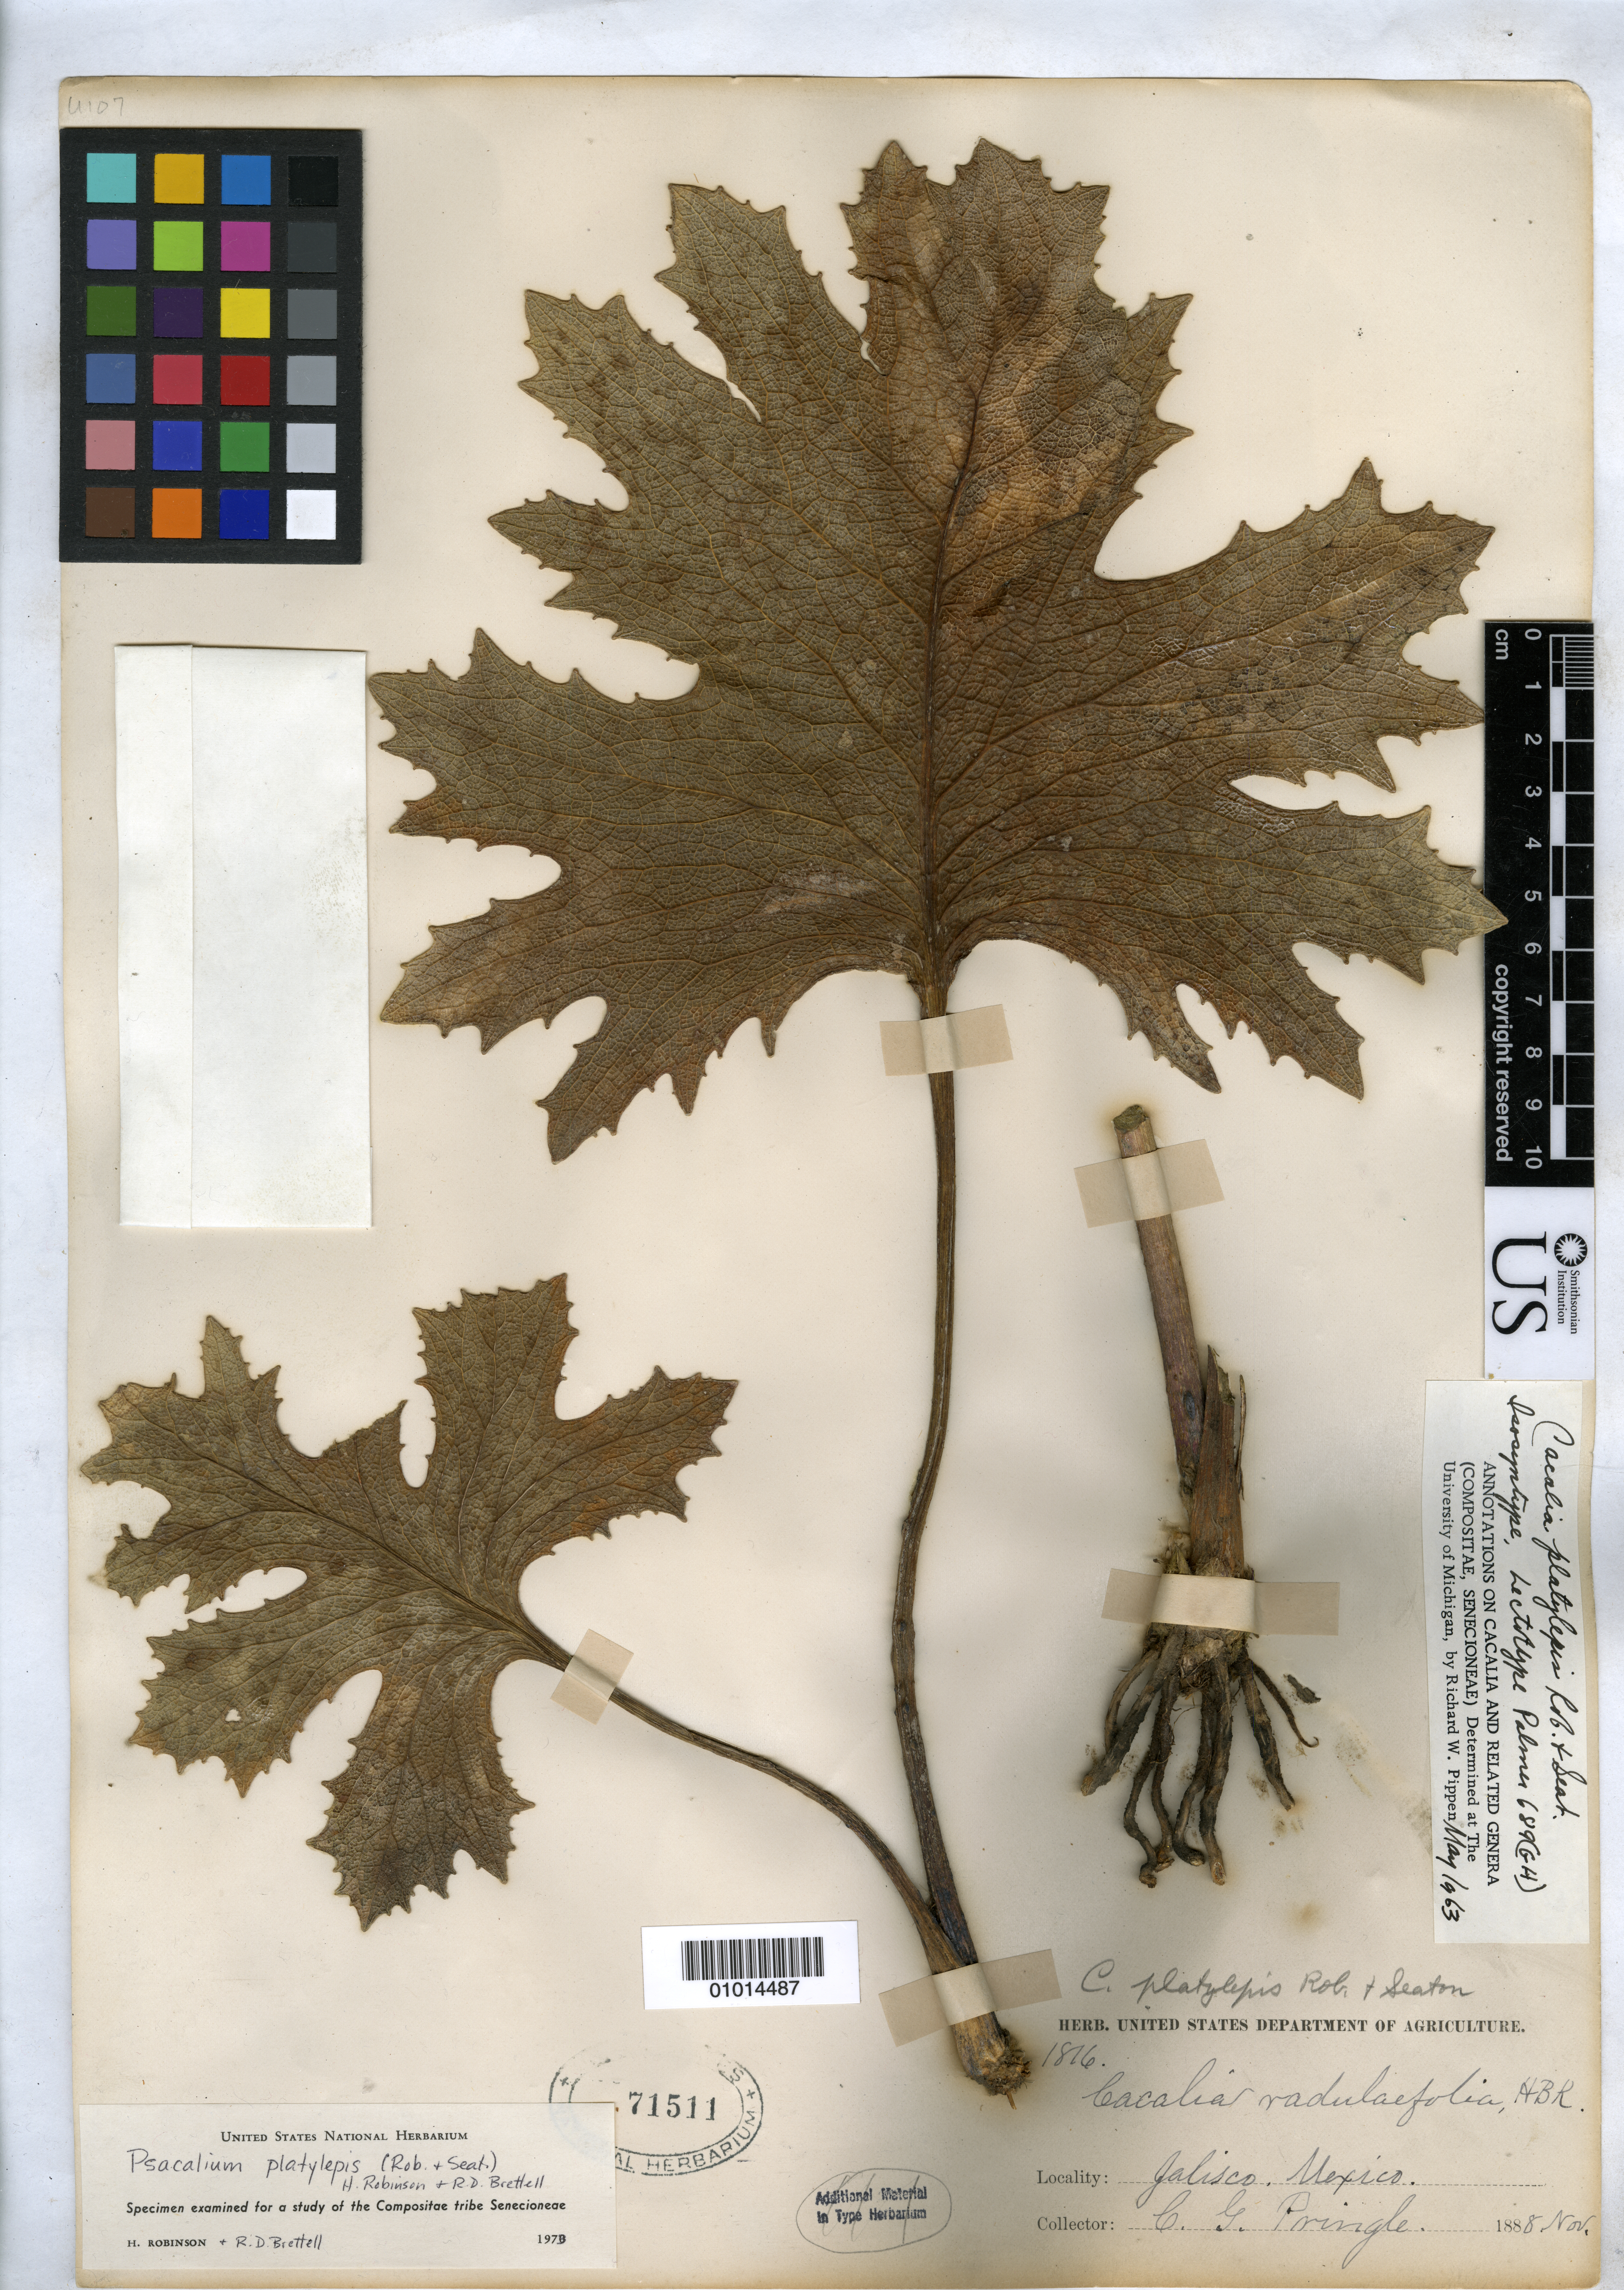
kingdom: Plantae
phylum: Tracheophyta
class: Magnoliopsida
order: Asterales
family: Asteraceae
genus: Cacalia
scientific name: Cacalia platylepis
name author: B.L. Rob. & Seaton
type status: Isosyntype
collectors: C. G. Pringle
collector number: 1816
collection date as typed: Nov 1888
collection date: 1888-11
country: Mexico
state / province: Jalisco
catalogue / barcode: US 71511